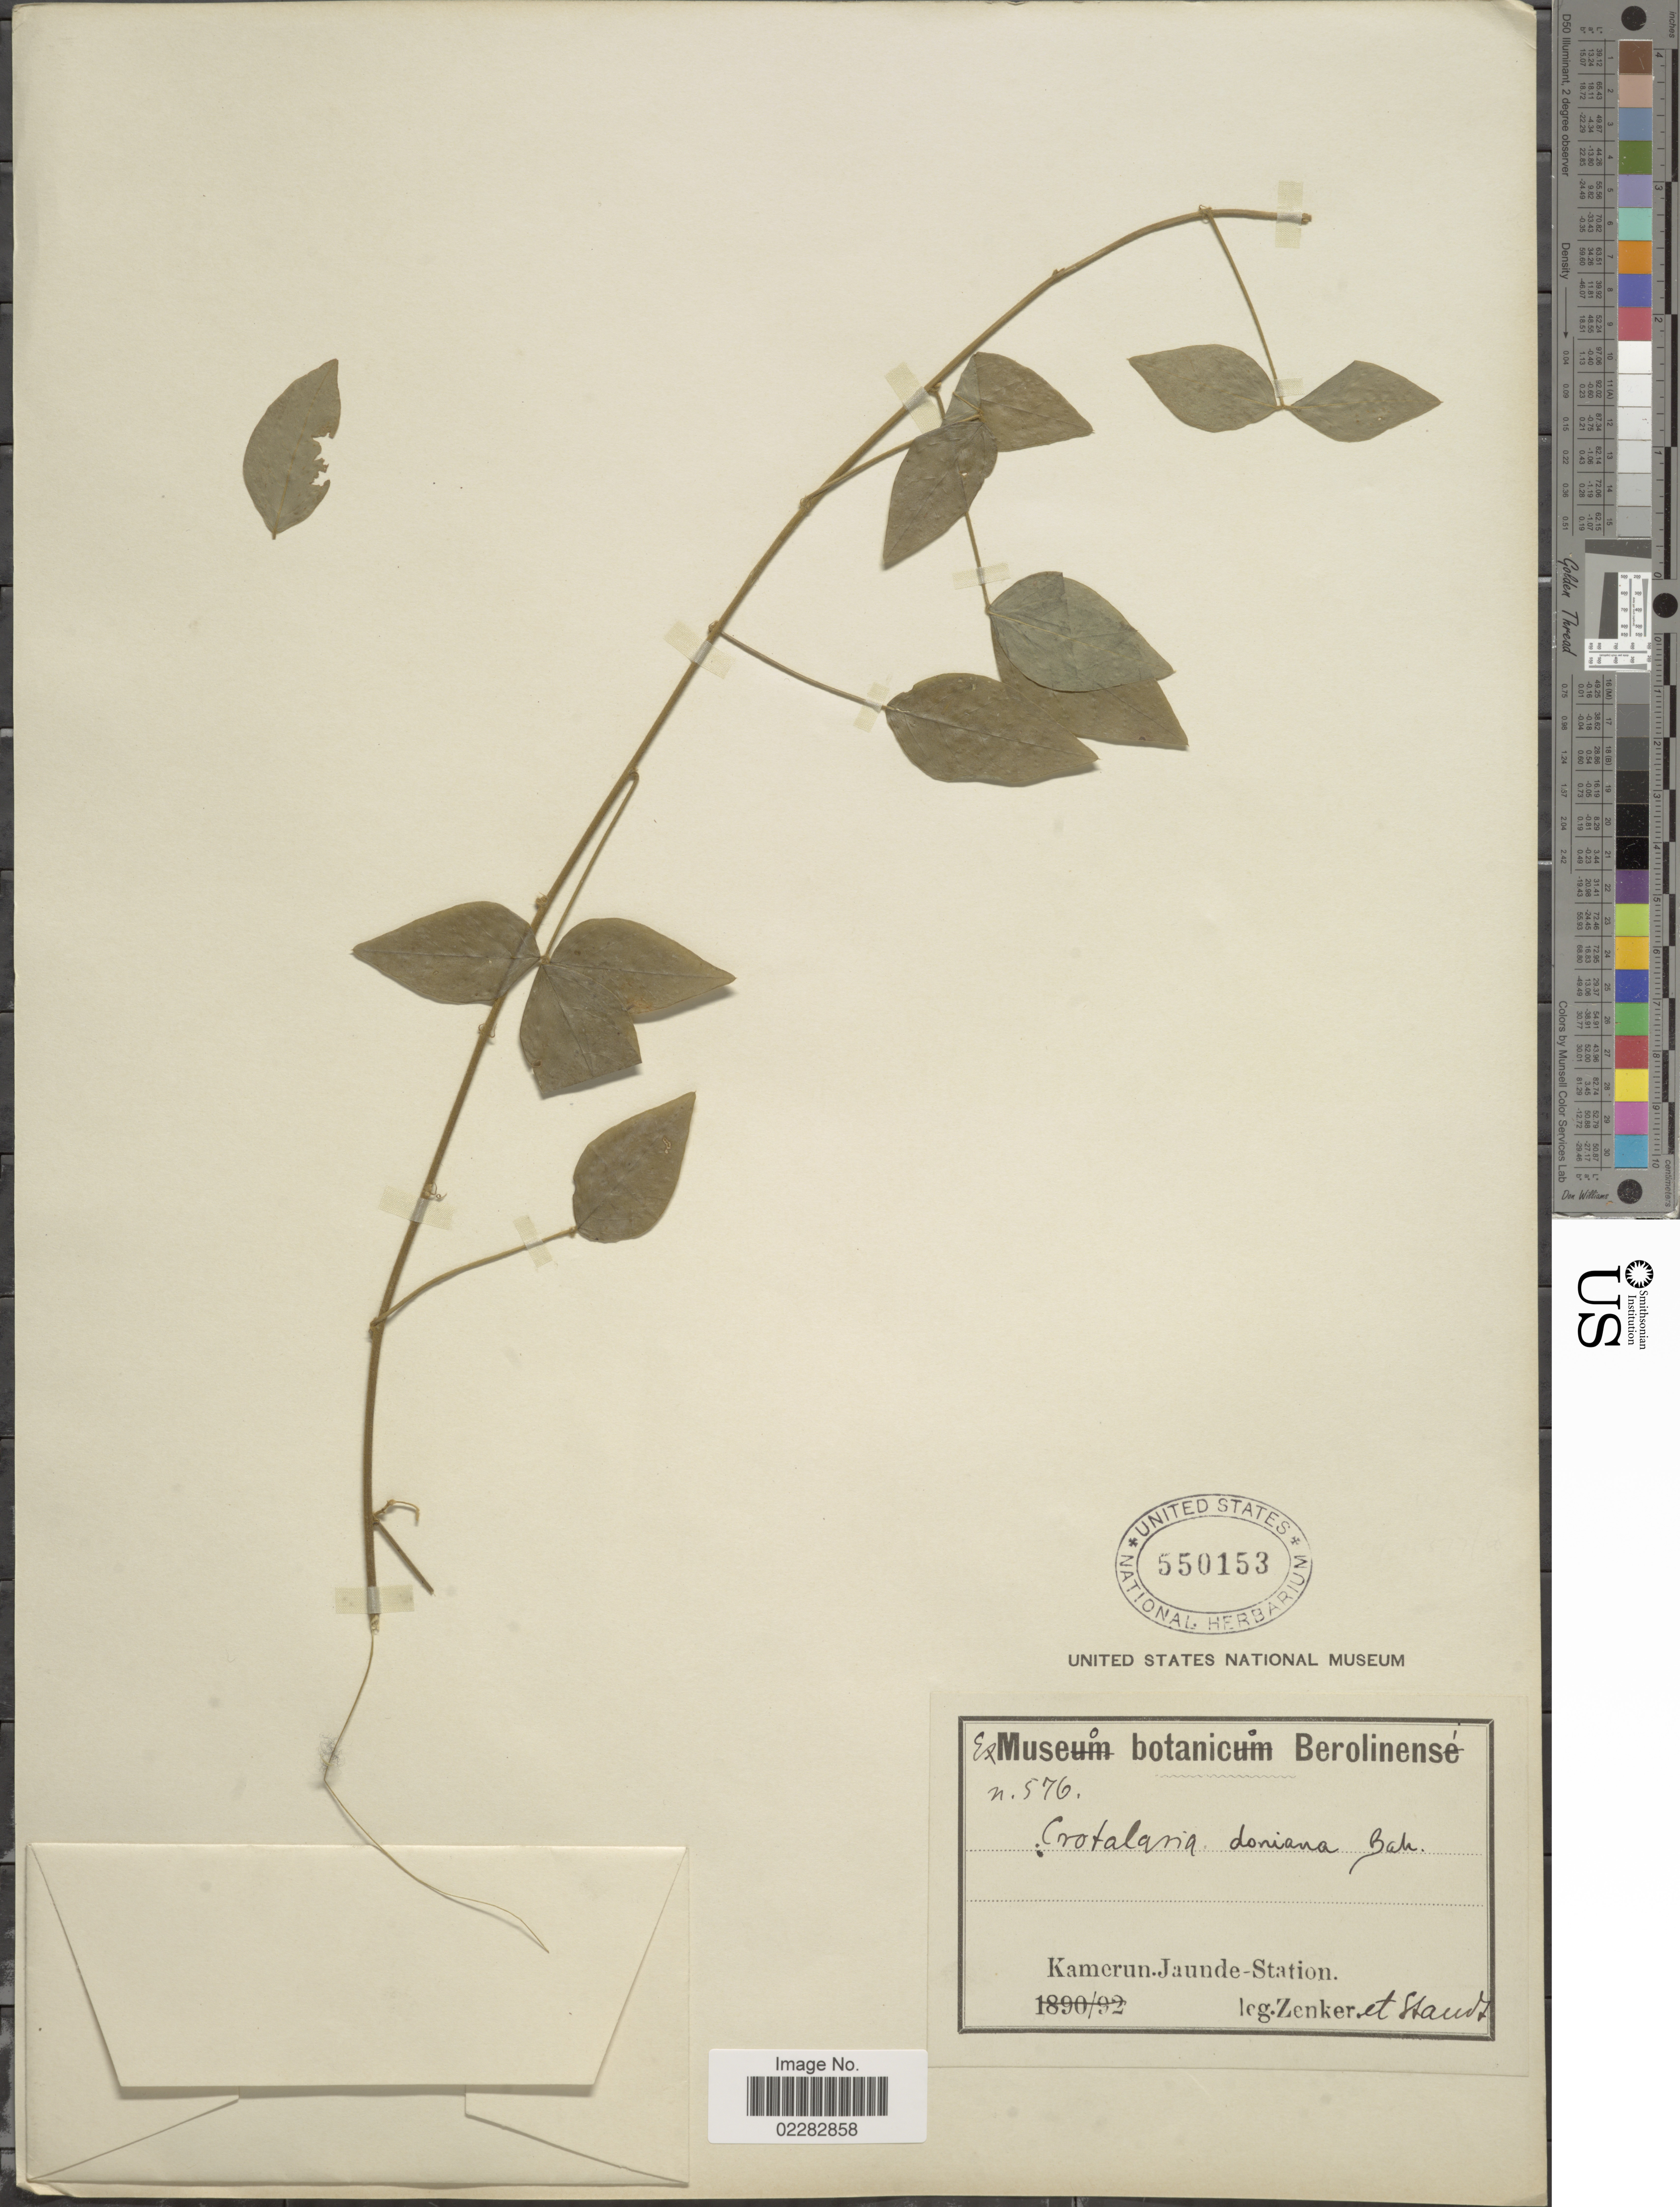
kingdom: Plantae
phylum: Tracheophyta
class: Magnoliopsida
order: Fabales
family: Fabaceae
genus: Crotalaria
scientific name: Crotalaria doniana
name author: M.S. Barker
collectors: Zenker, -- & -. Staudt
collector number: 576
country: Cameroon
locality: Kamerun, Jaunde-Station.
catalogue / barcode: US 550153